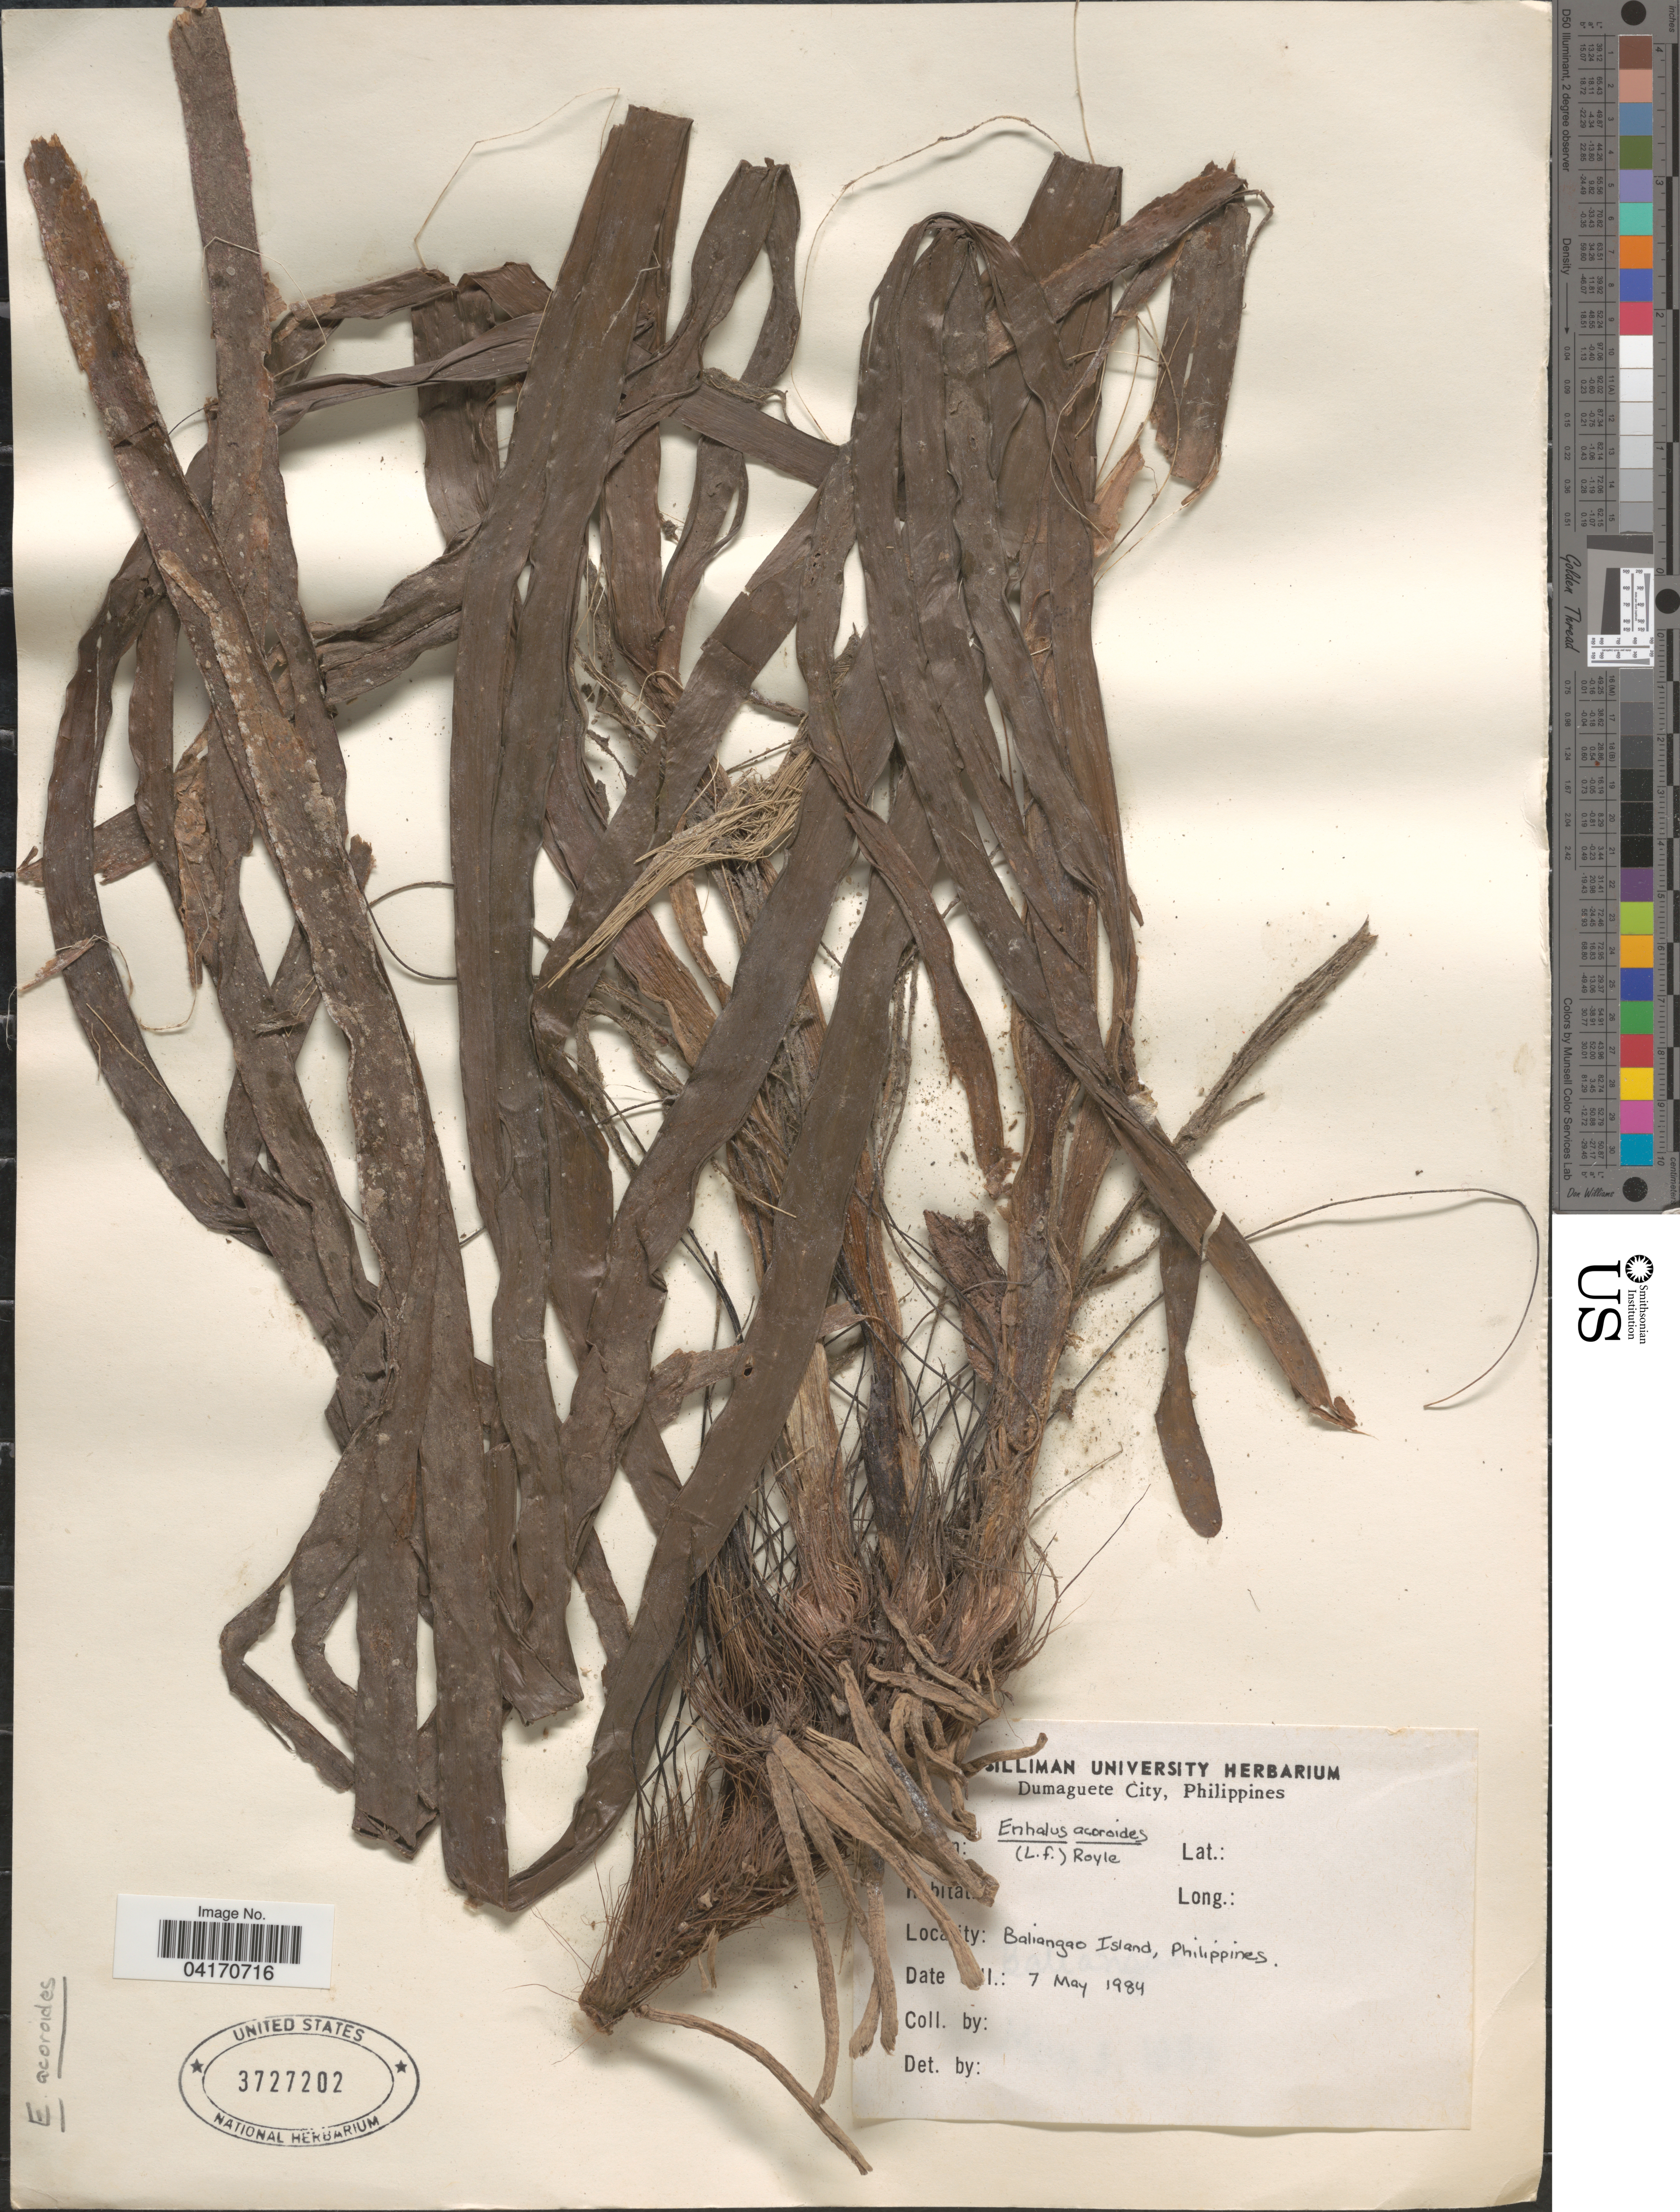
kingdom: Plantae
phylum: Tracheophyta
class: Liliopsida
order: Alismatales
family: Hydrocharitaceae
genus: Enhalus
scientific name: Enhalus acoroides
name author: (L. f.) Royle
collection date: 1984-05-07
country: Philippines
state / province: Northern Mindanao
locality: Baliangao Island.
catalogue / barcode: US 3727202